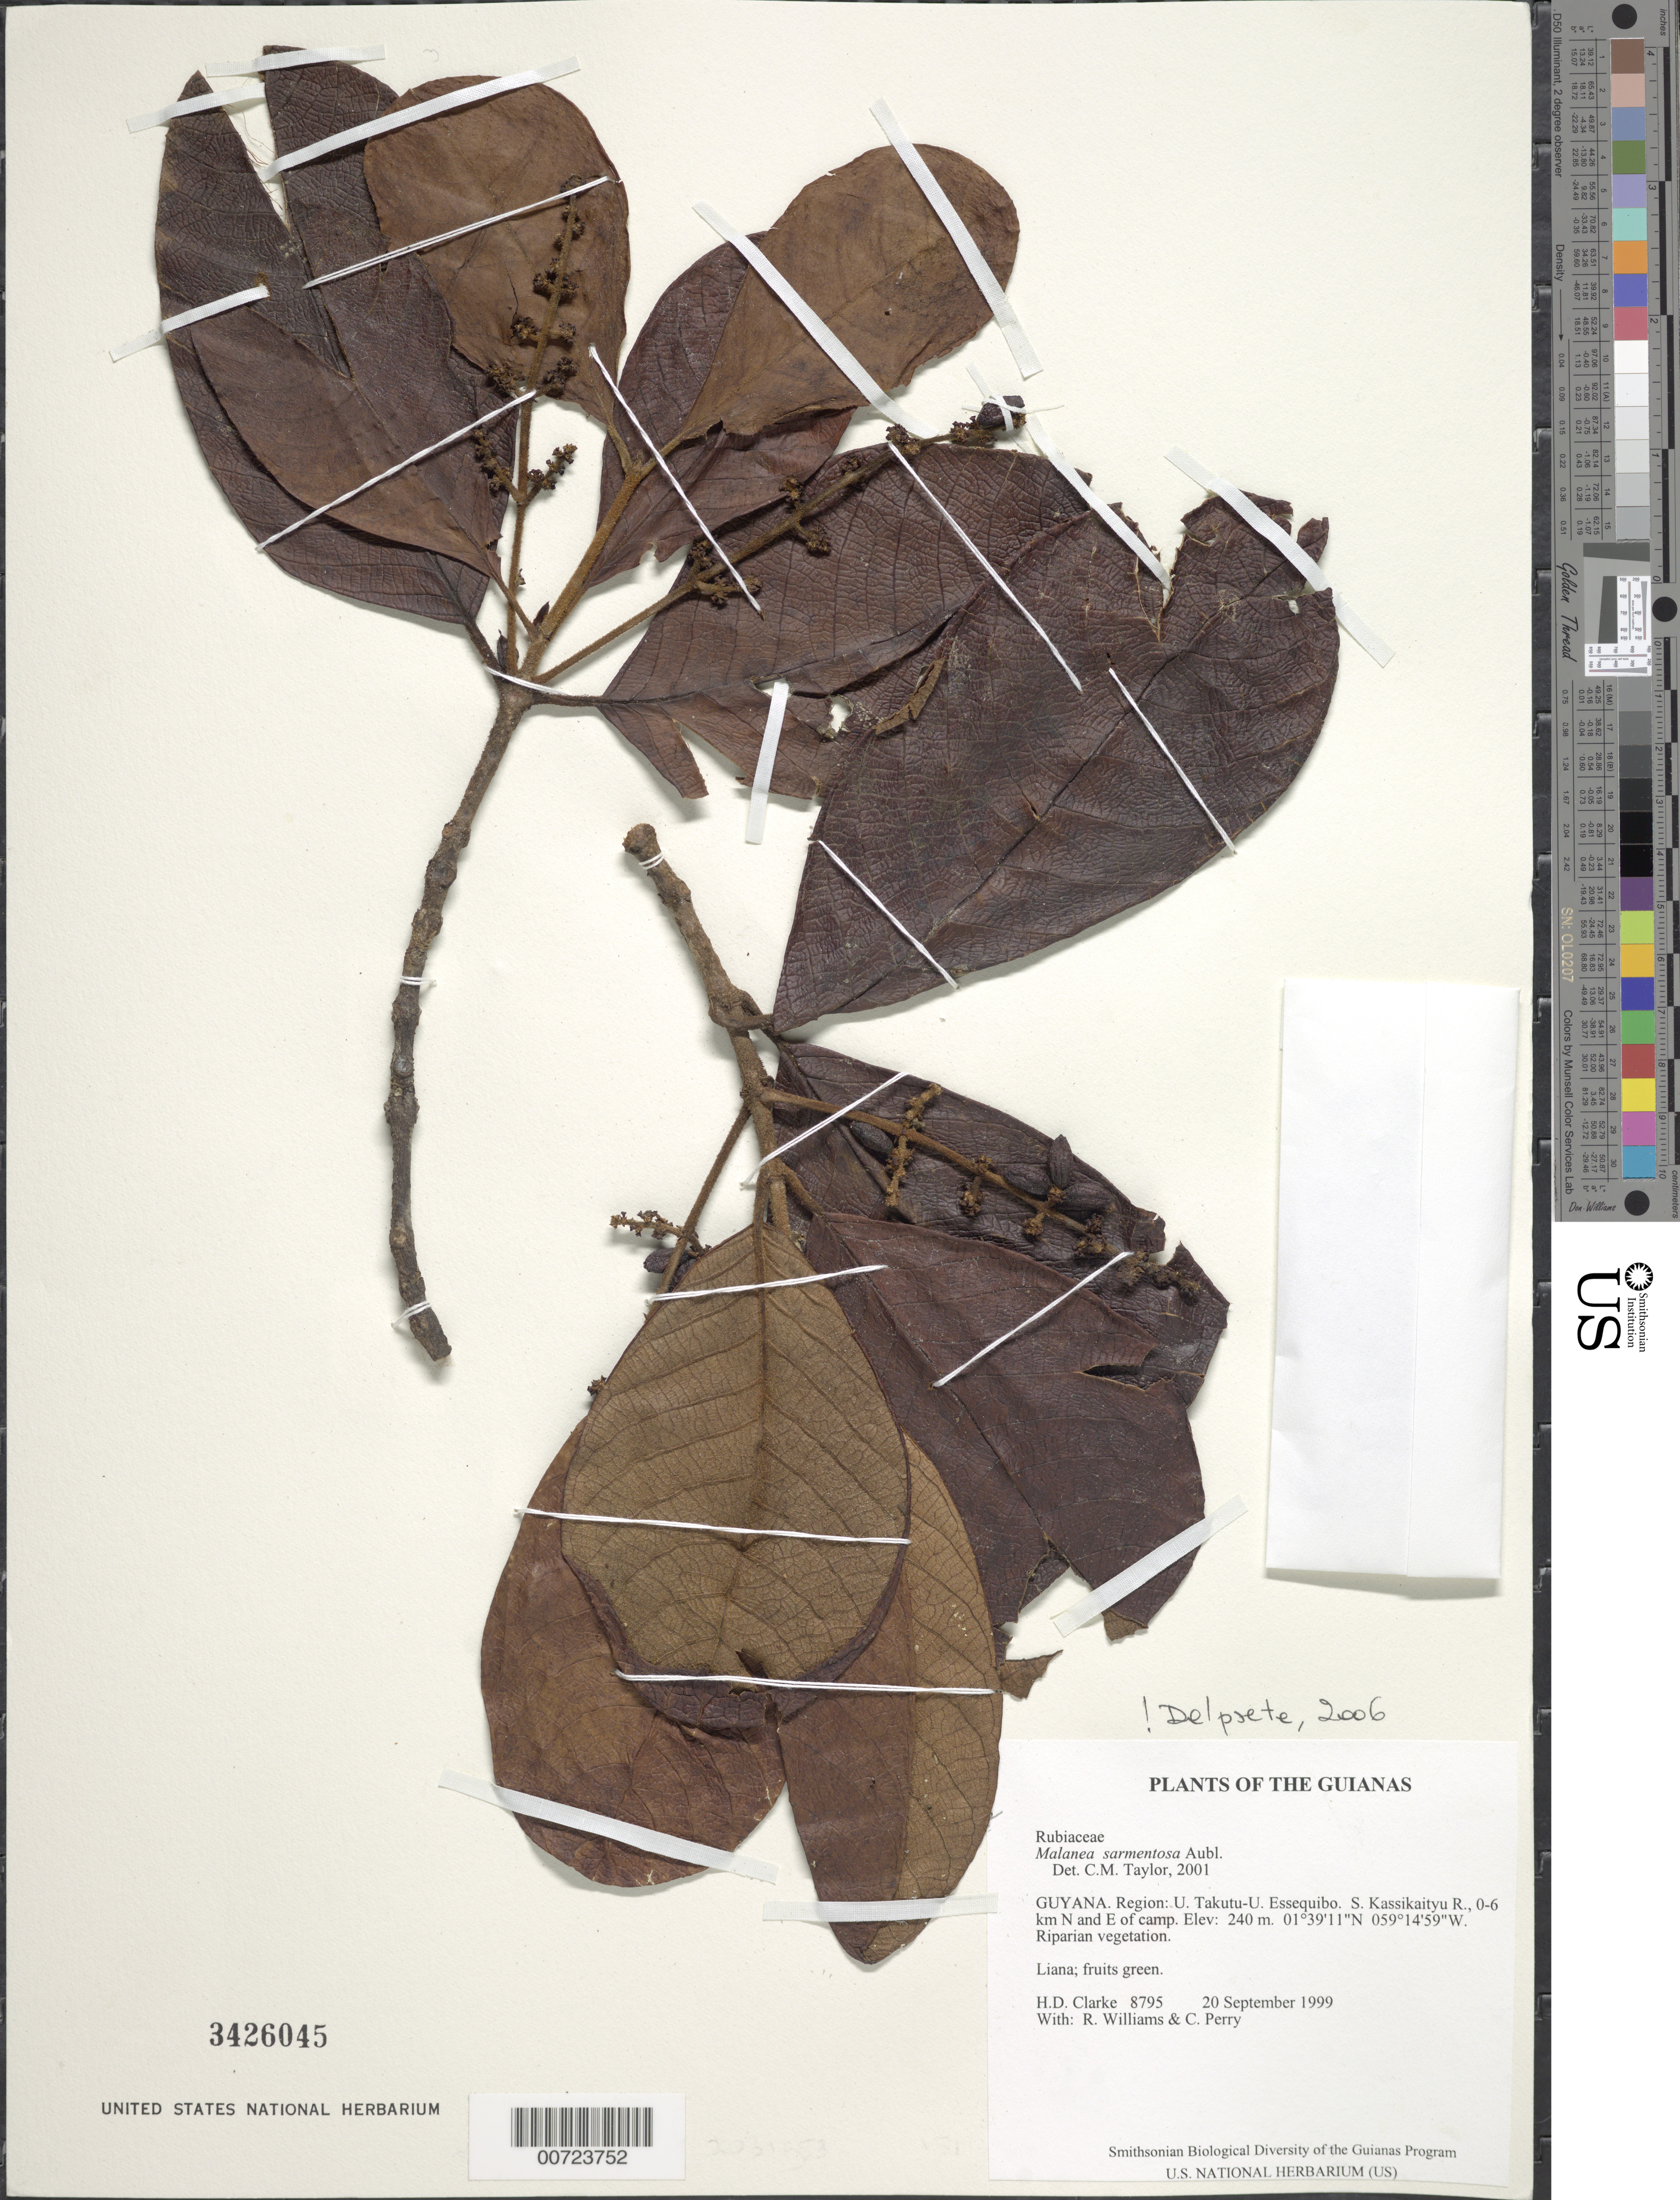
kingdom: Plantae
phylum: Tracheophyta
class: Magnoliopsida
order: Gentianales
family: Rubiaceae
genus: Malanea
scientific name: Malanea sarmentosa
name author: Aubl.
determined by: Delprete, P. G., Herb. de Guyane Cay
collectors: H. D. Clarke, R. Williams & C. Perry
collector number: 8795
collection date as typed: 20 September 1999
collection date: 1999-09-20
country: Guyana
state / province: U. Takutu-U. Essequibo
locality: S. Kassikaityu R., 0-6 km N and E of camp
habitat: Riparian vegetation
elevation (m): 240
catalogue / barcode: US 3426045